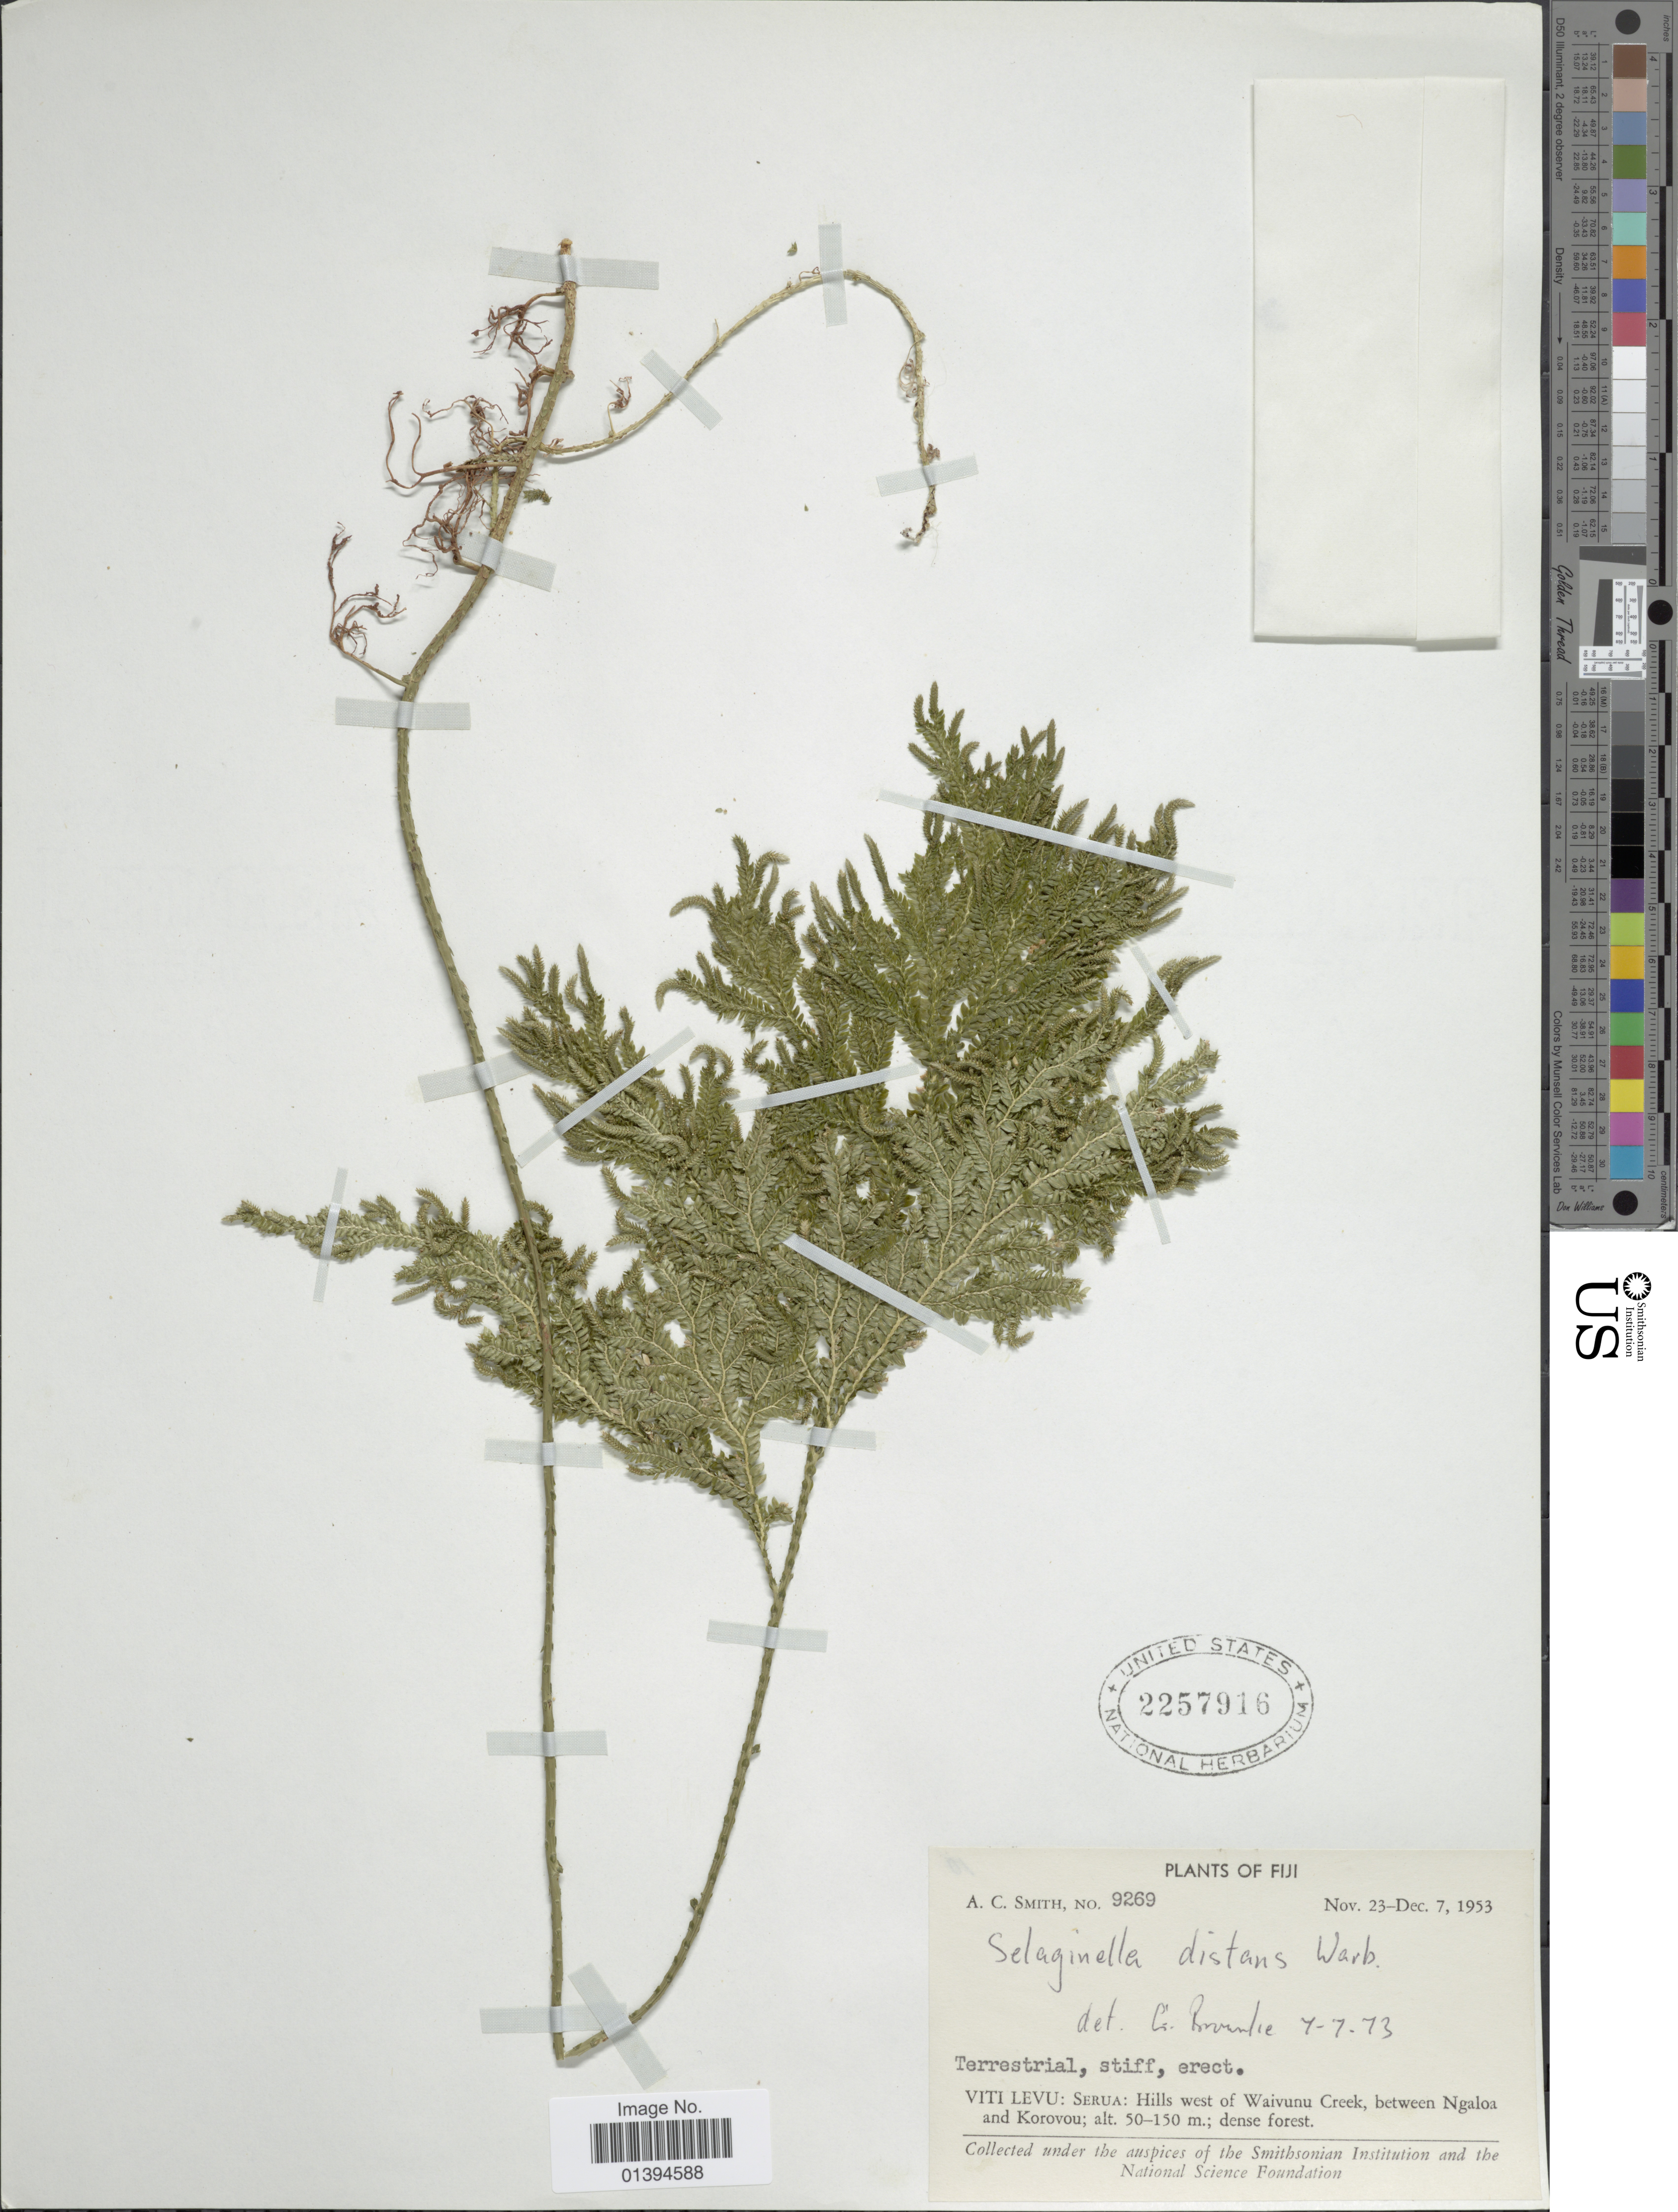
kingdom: Plantae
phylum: Tracheophyta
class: Lycopodiopsida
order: Selaginellales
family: Selaginellaceae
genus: Selaginella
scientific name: Selaginella distans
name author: Warb.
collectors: A. C. Smith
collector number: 9269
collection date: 1953-11-23/1953-12-07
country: Fiji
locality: Viti Levu: Serua: hills West of Waivunu Creek, between Ngaloa and Korovou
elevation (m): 50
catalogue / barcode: US 2257916